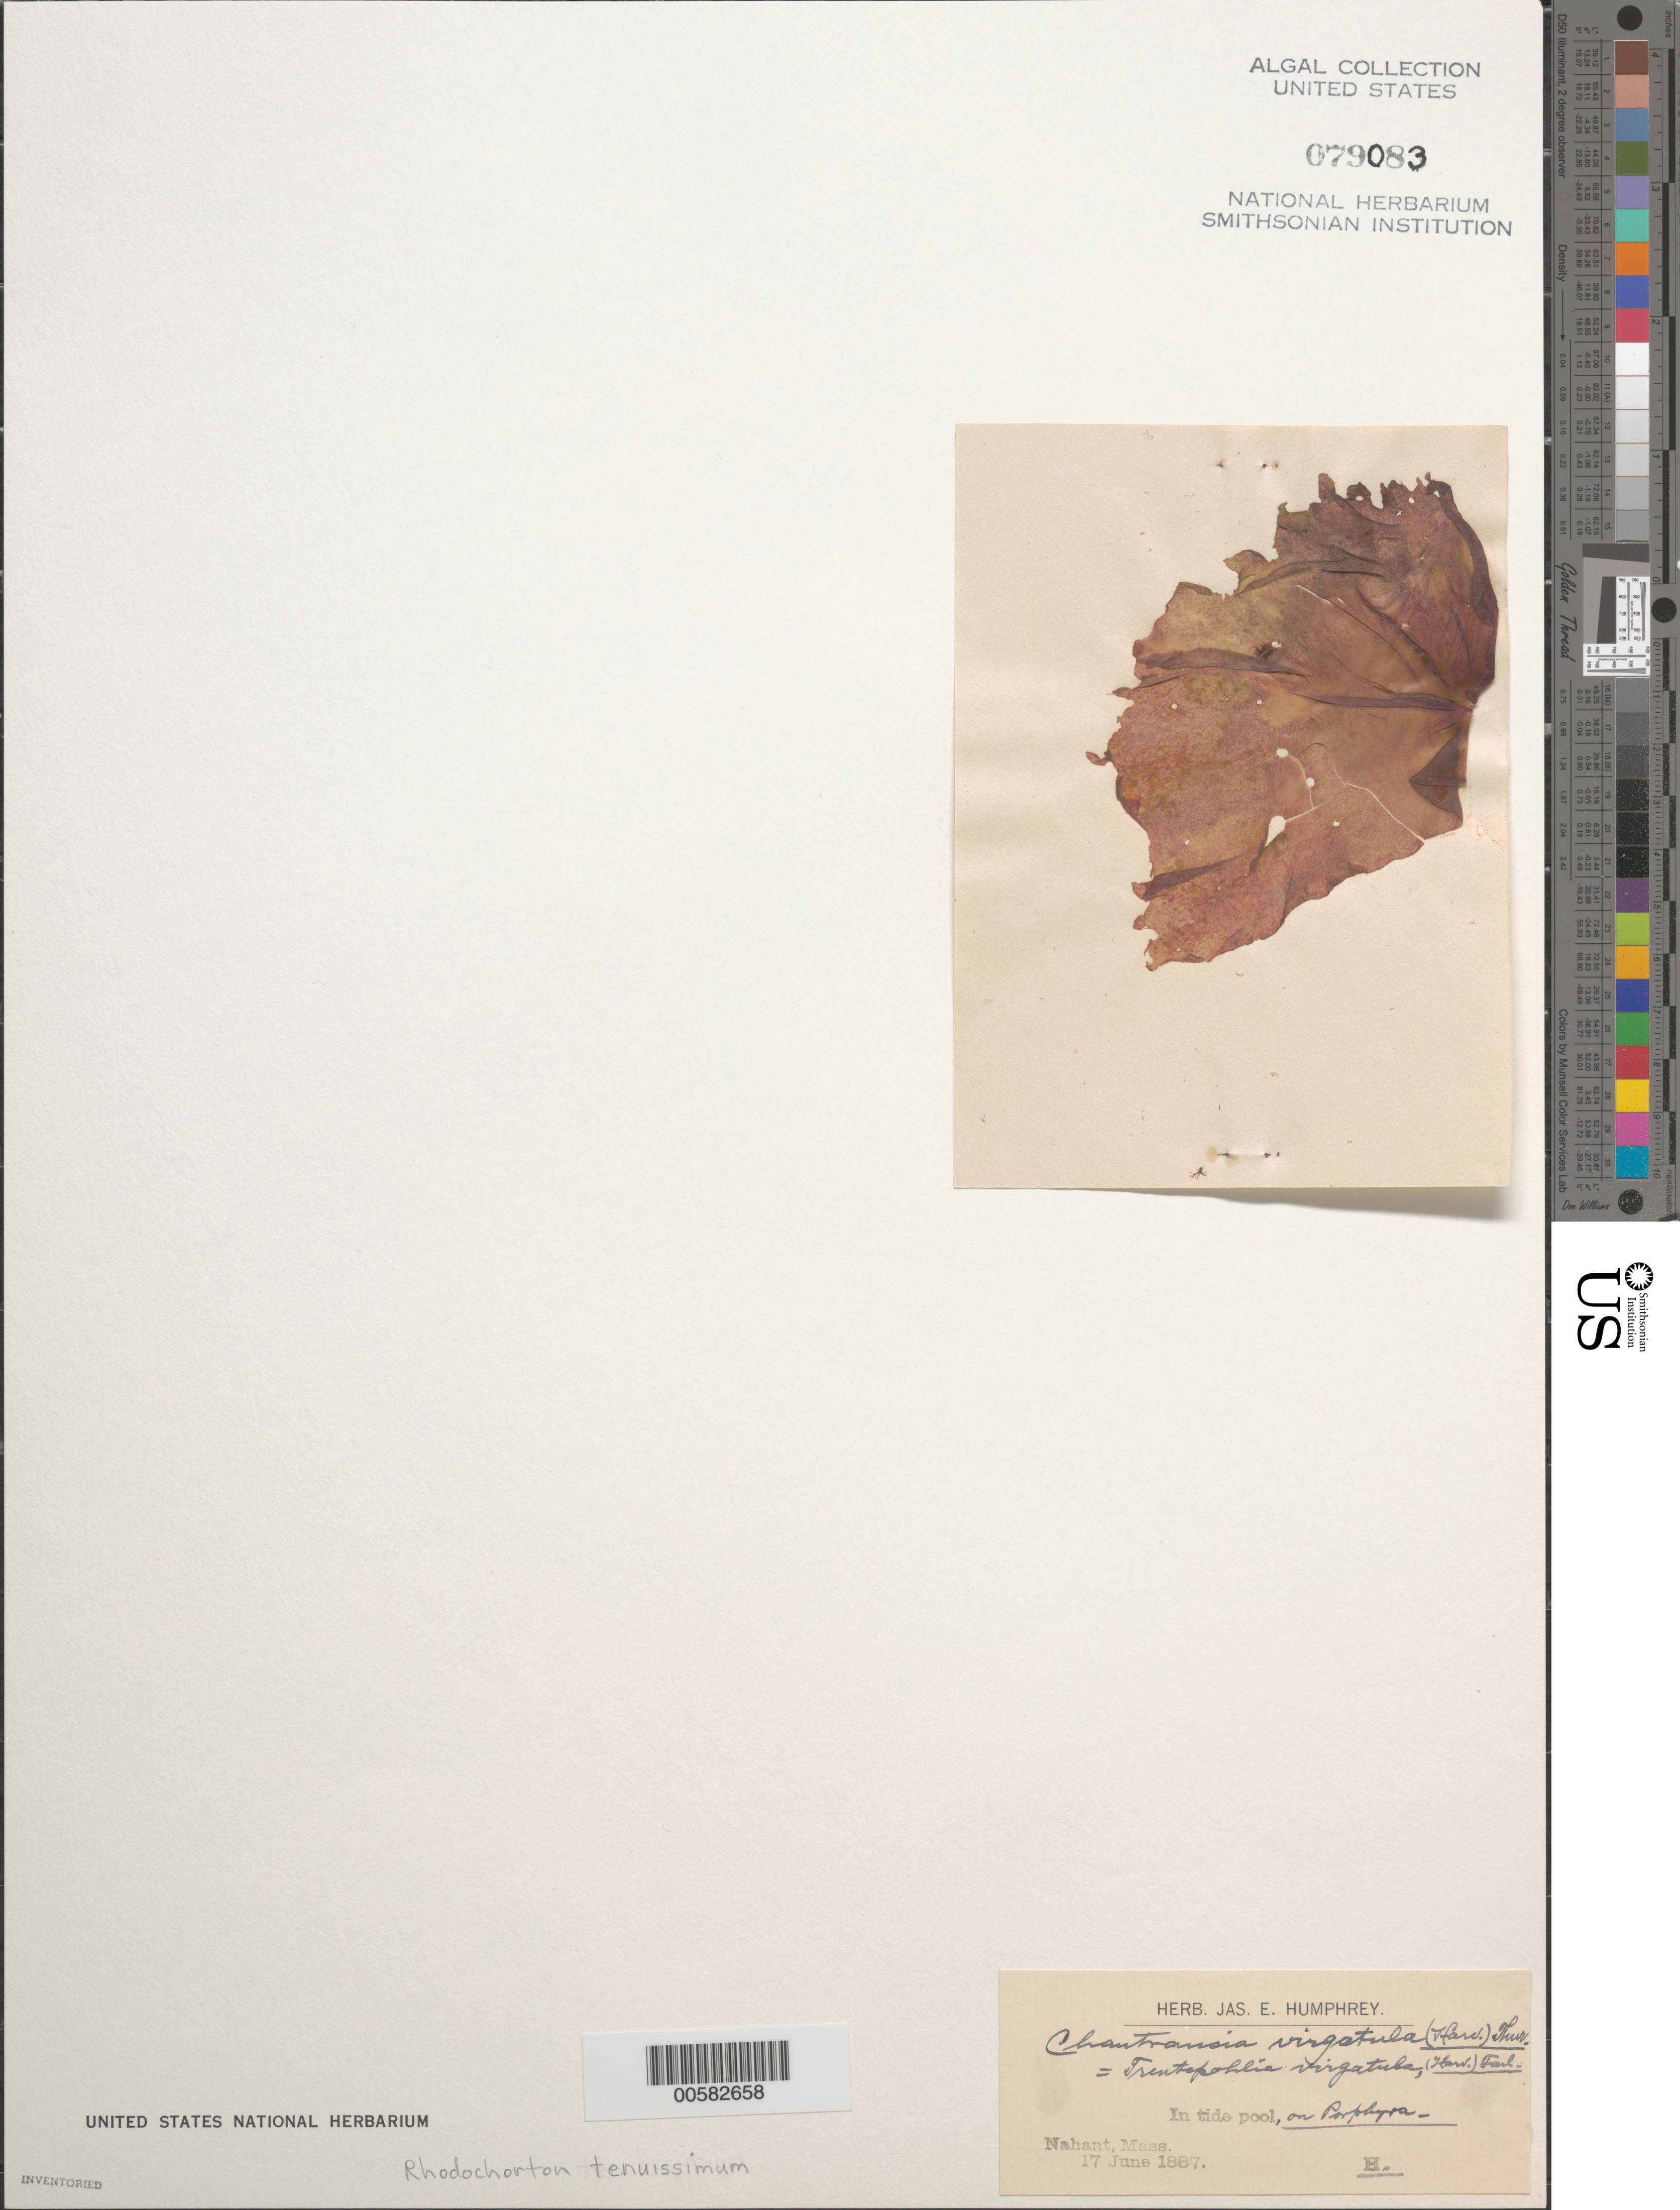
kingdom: Plantae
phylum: Rhodophyta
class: Florideophyceae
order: Acrochaetiales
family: Acrochaetiaceae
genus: Acrochaetium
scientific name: Acrochaetium tenuissimum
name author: (Collins) Papenf.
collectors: J. Humphrey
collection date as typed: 17 Jun 1887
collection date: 1887-06-17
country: United States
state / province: Massachusetts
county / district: Essex County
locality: Nahant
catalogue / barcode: US 79083